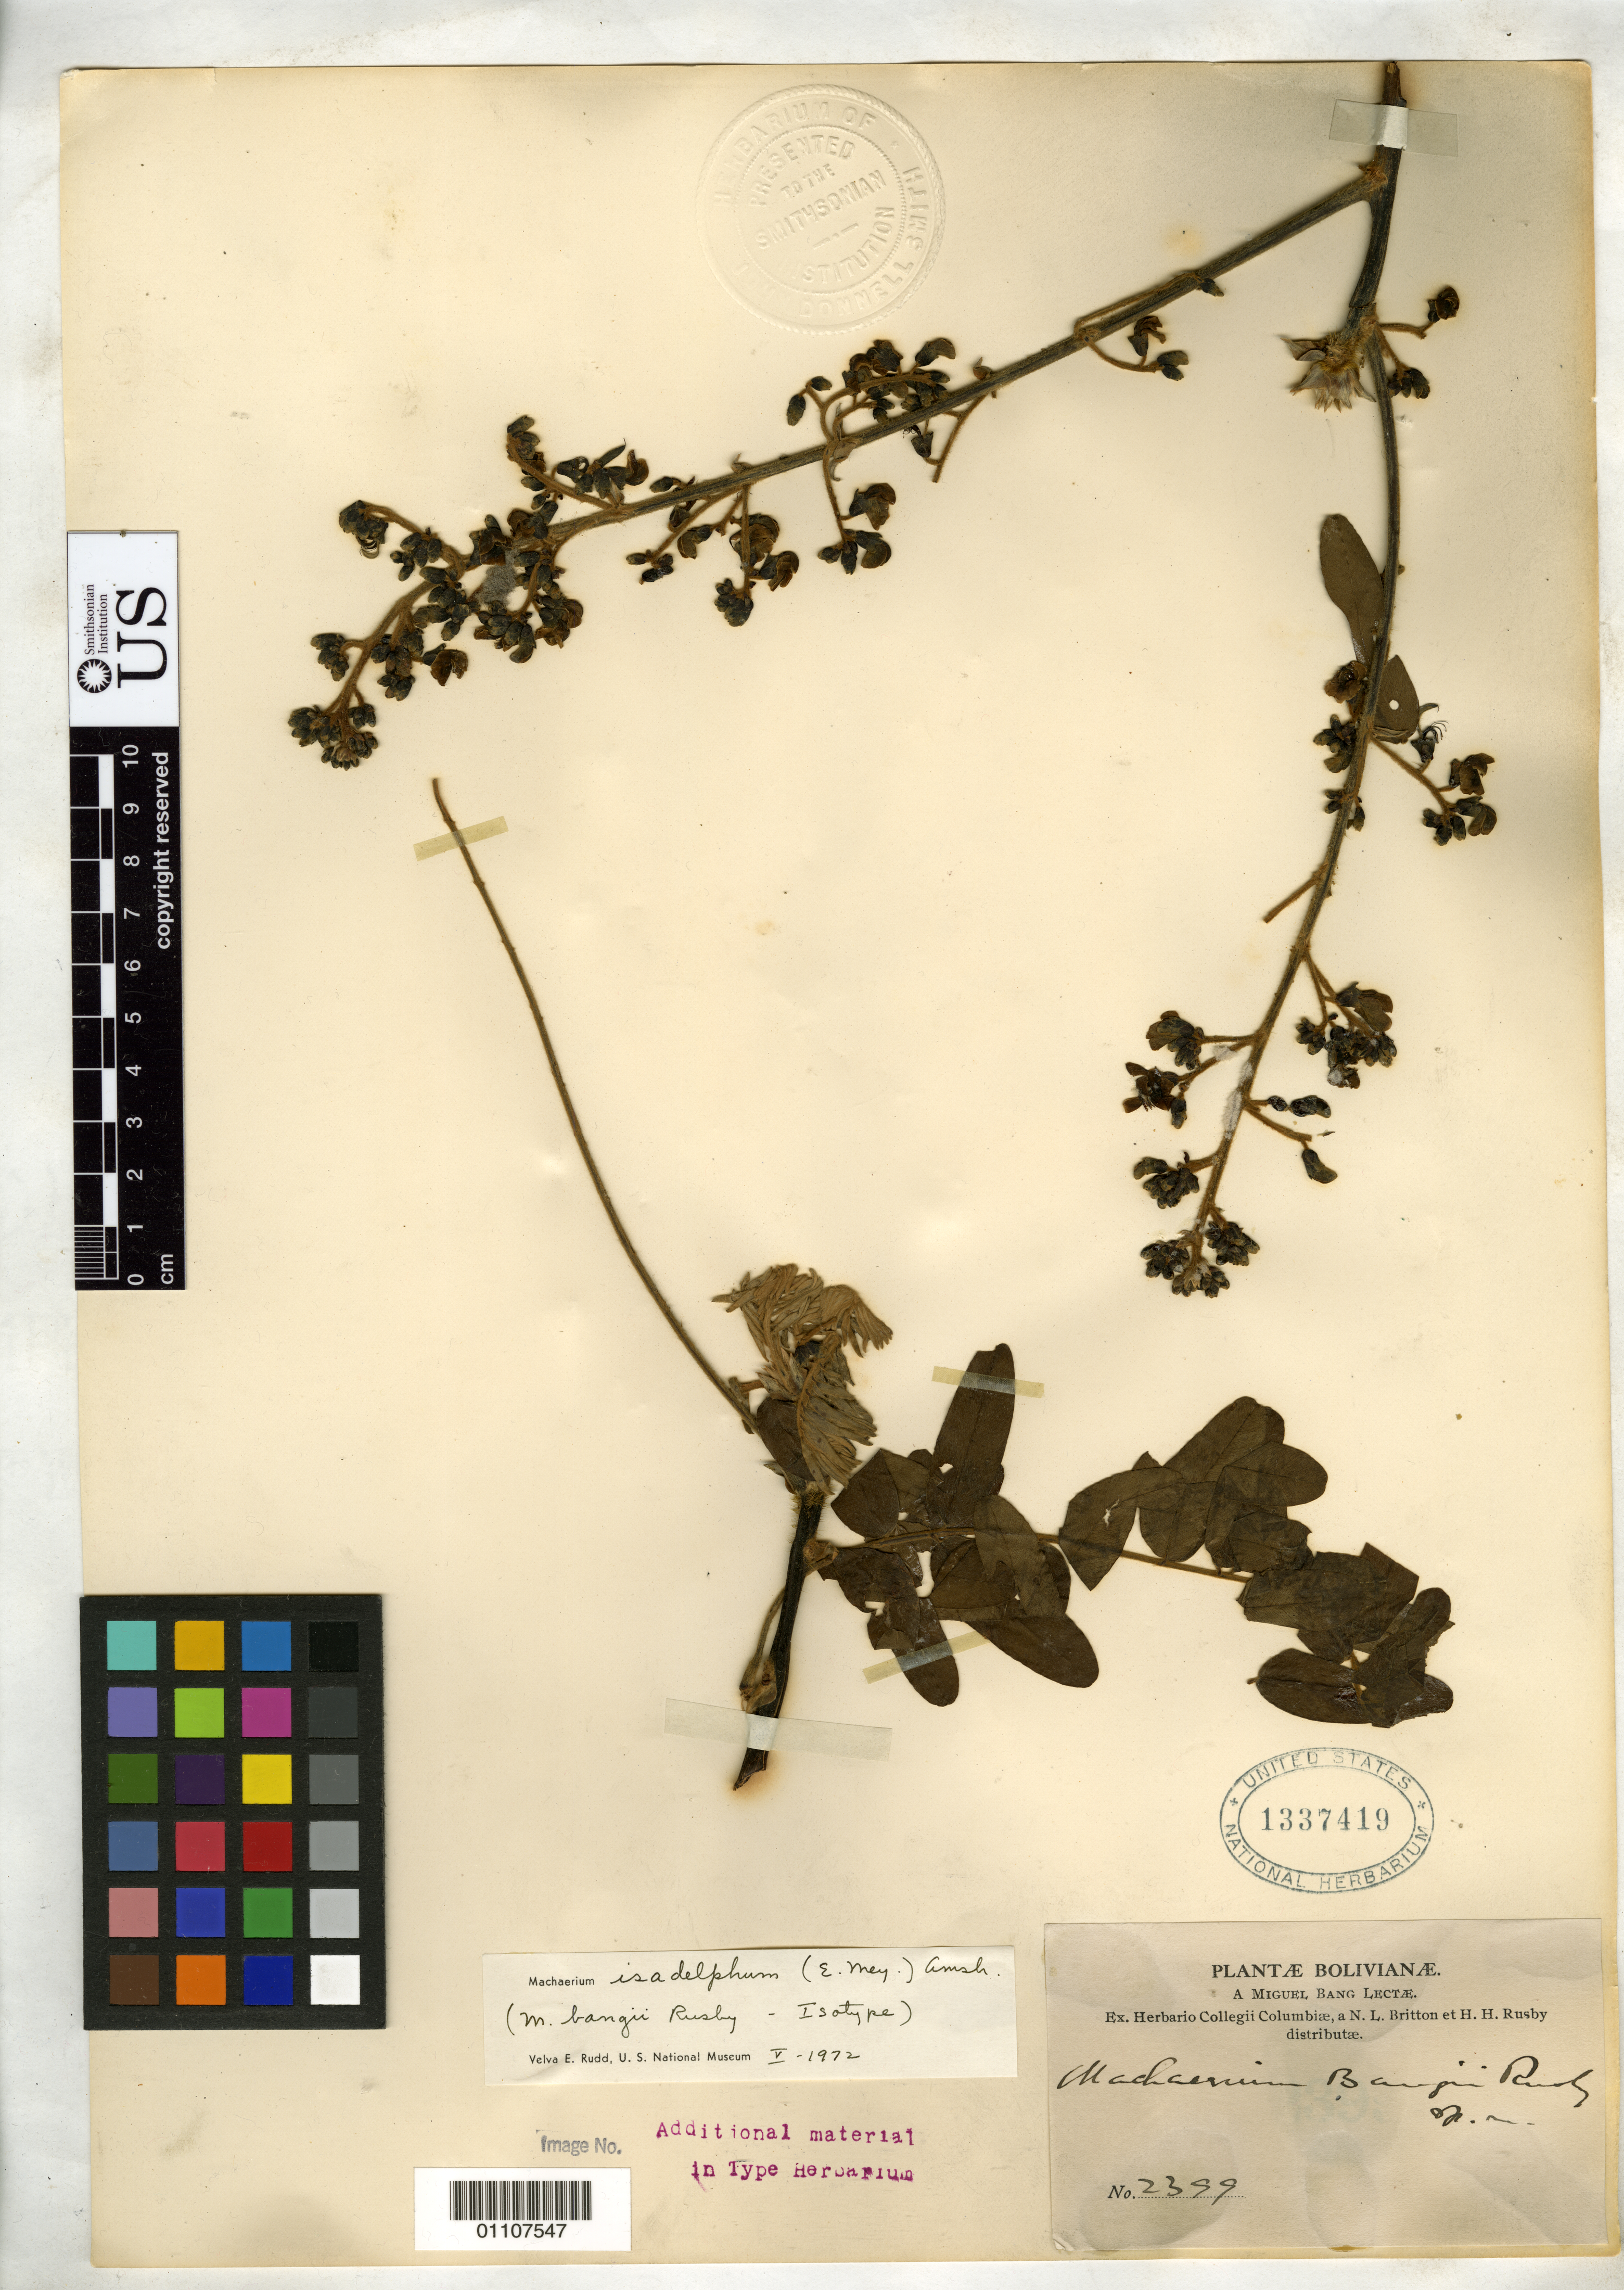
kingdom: Plantae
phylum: Tracheophyta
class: Magnoliopsida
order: Fabales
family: Fabaceae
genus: Machaerium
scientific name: Machaerium bangii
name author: Rusby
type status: Isotype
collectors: M. Bang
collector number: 2399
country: Bolivia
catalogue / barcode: US 1337419